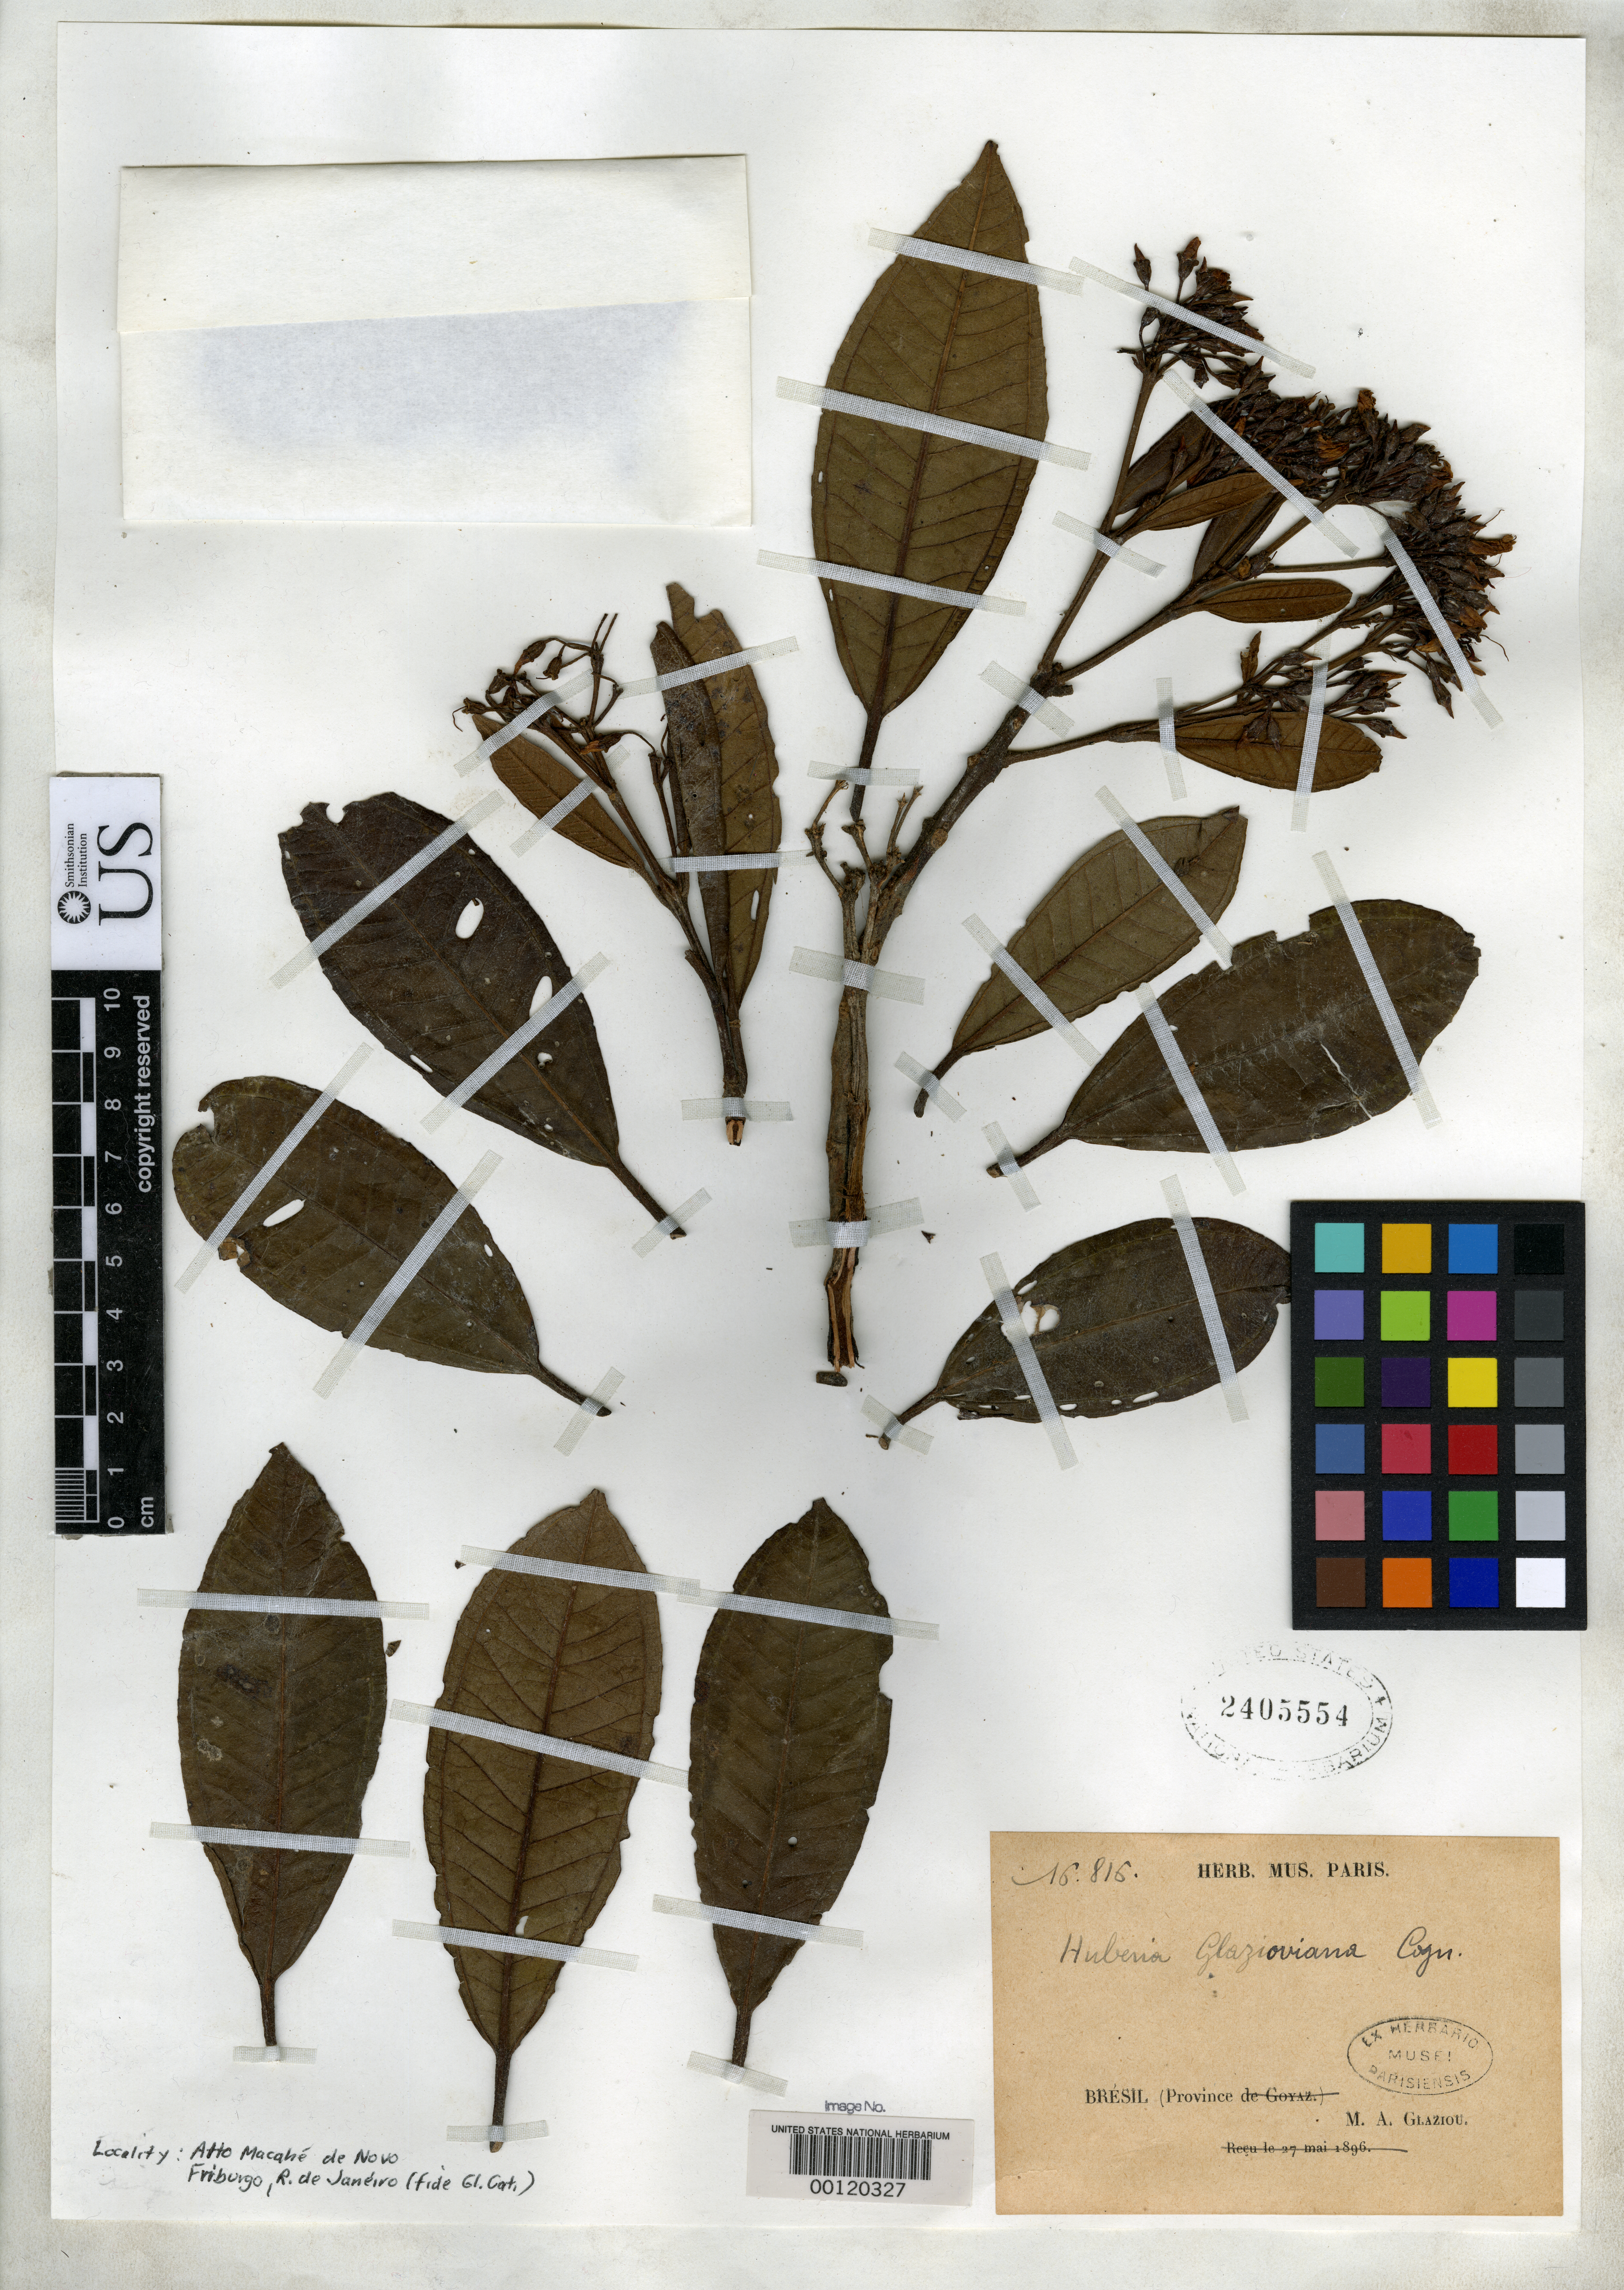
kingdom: Plantae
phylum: Tracheophyta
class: Magnoliopsida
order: Myrtales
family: Melastomataceae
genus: Huberia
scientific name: Huberia glazioviana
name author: Cogn. in A. DC.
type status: Isotype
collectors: A. F. M. Glaziou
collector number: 16816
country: Brazil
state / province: Rio de Janeiro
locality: Alto Macahe de Novo Friburgo.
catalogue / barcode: US 2405554